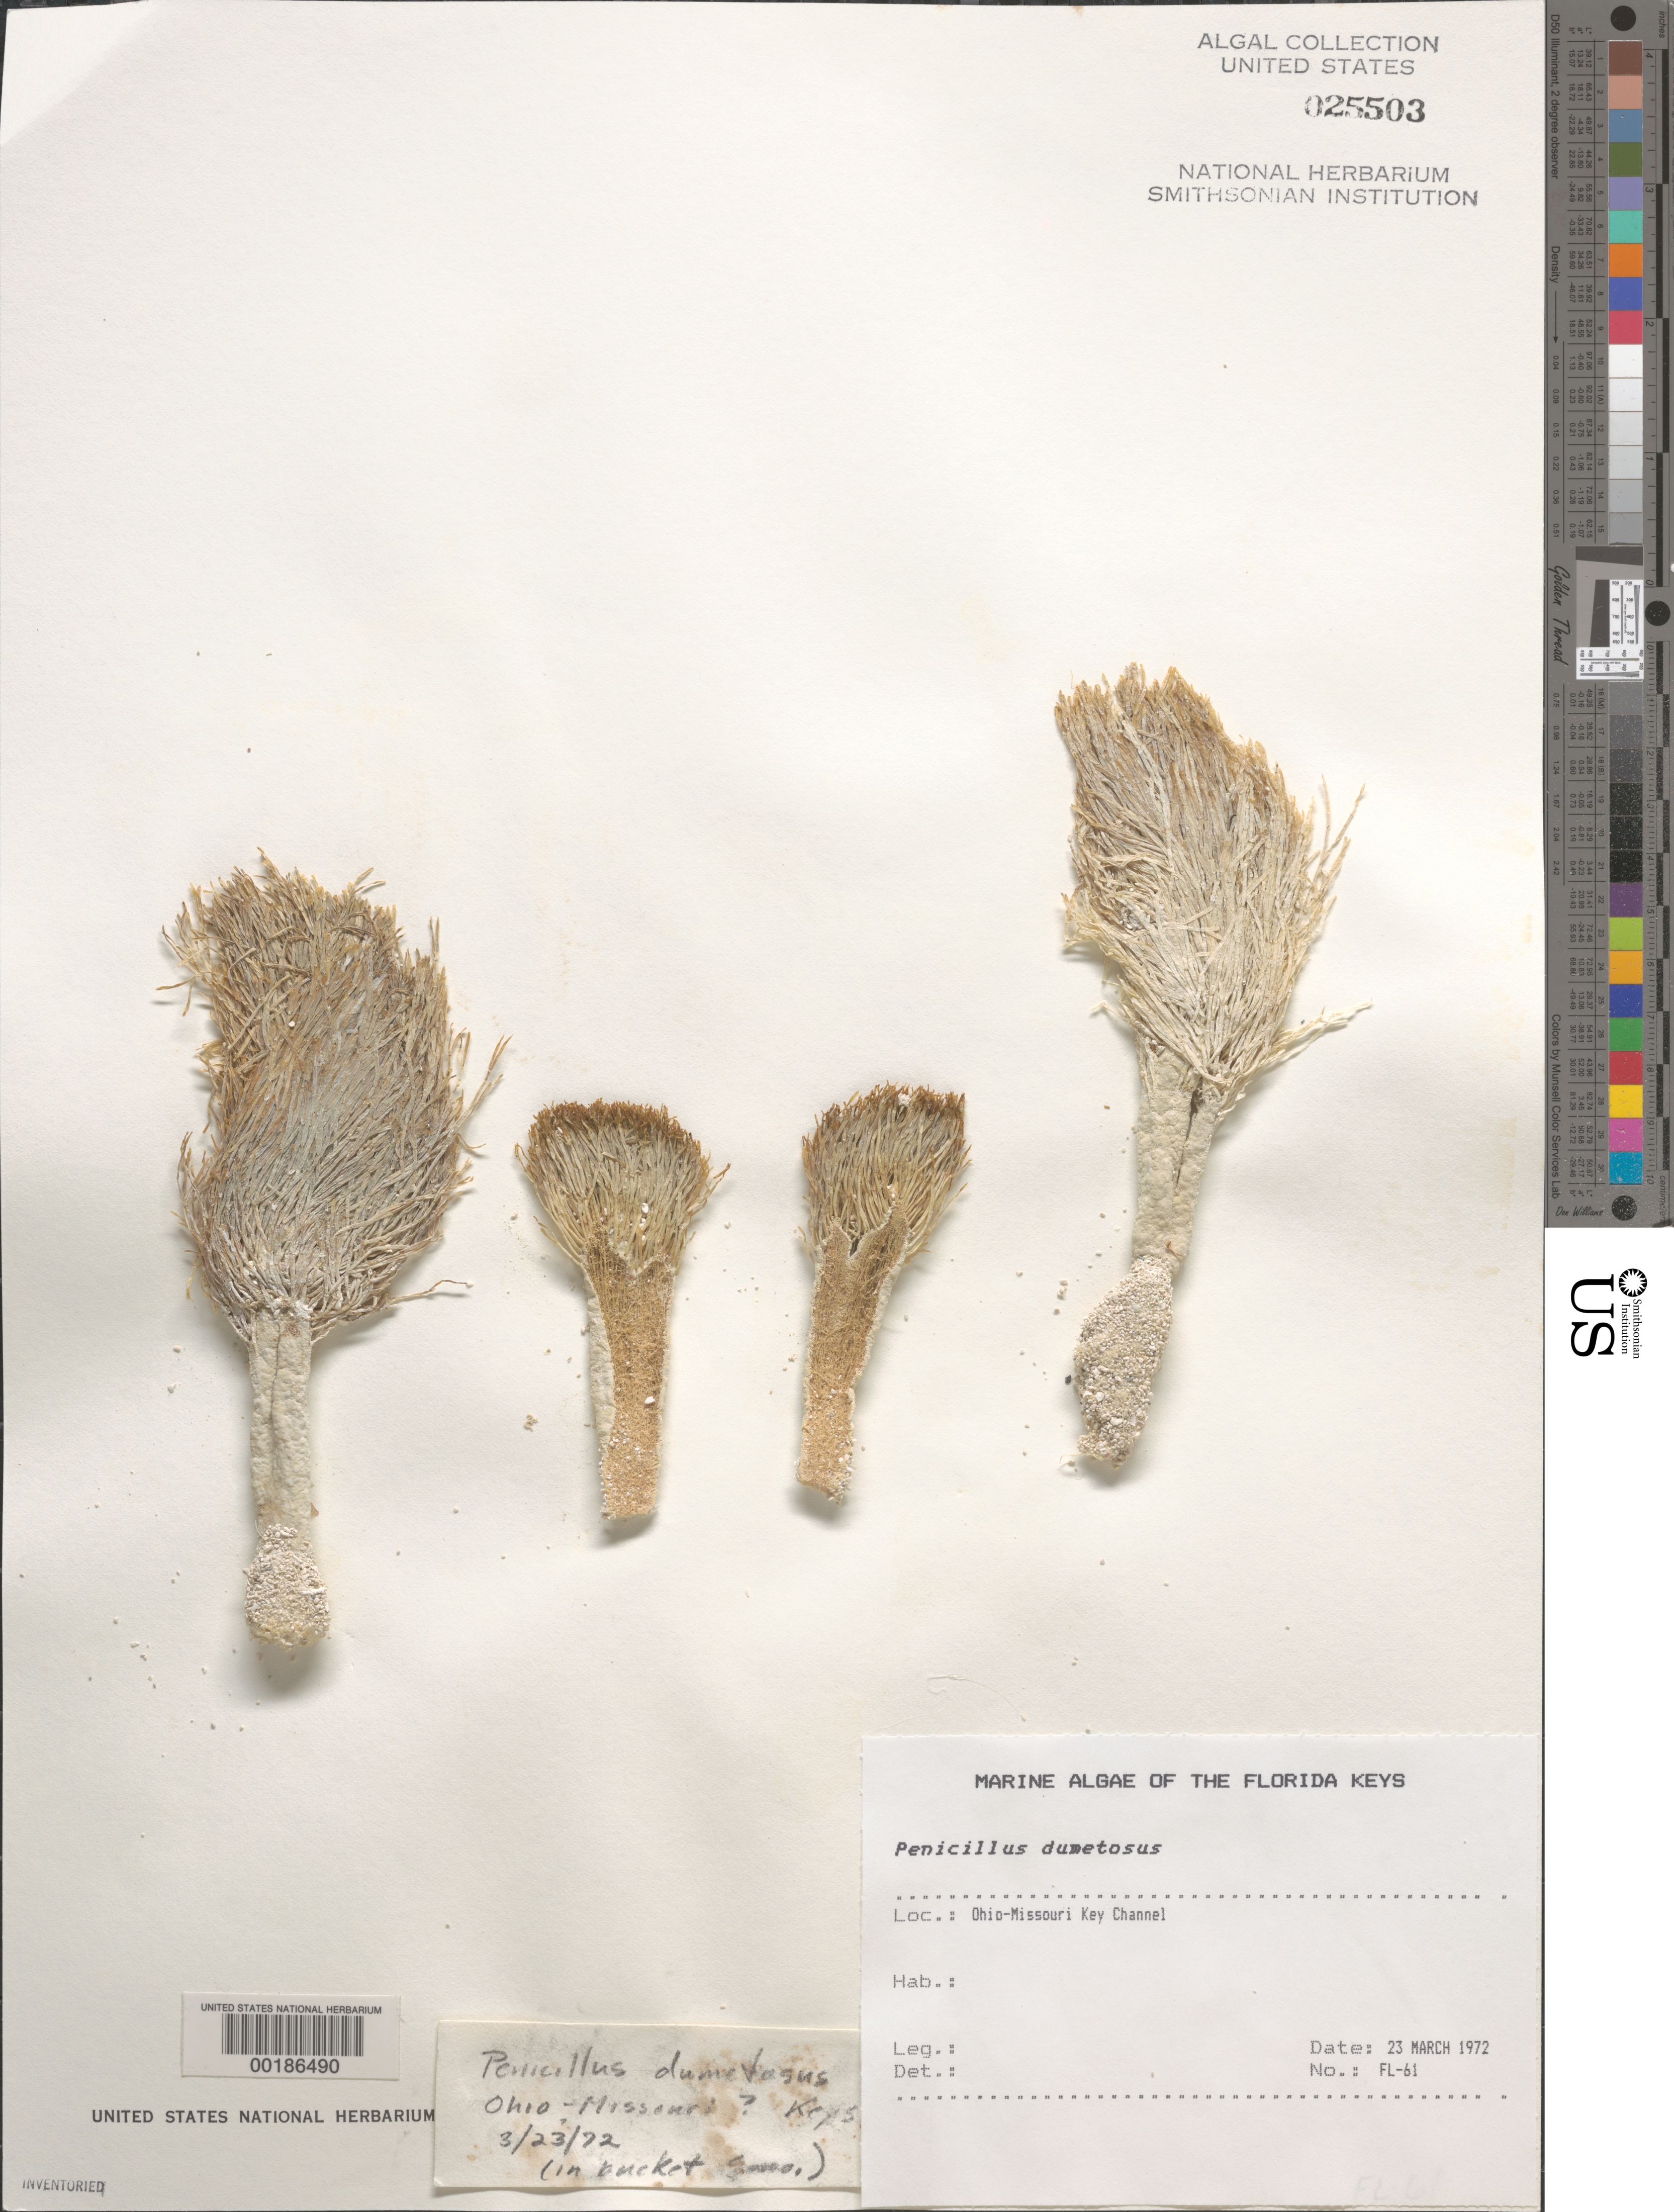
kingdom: Plantae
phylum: Chlorophyta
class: Ulvophyceae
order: Bryopsidales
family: Udoteaceae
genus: Penicillus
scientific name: Penicillus dumetosus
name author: (J.V.Lamouroux) Blainville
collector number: FL-61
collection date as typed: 23 Mar 1972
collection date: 1972-03-23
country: United States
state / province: Florida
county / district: Monroe County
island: Florida Keys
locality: Ohio Key - Missouri Key channel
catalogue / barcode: US 25503